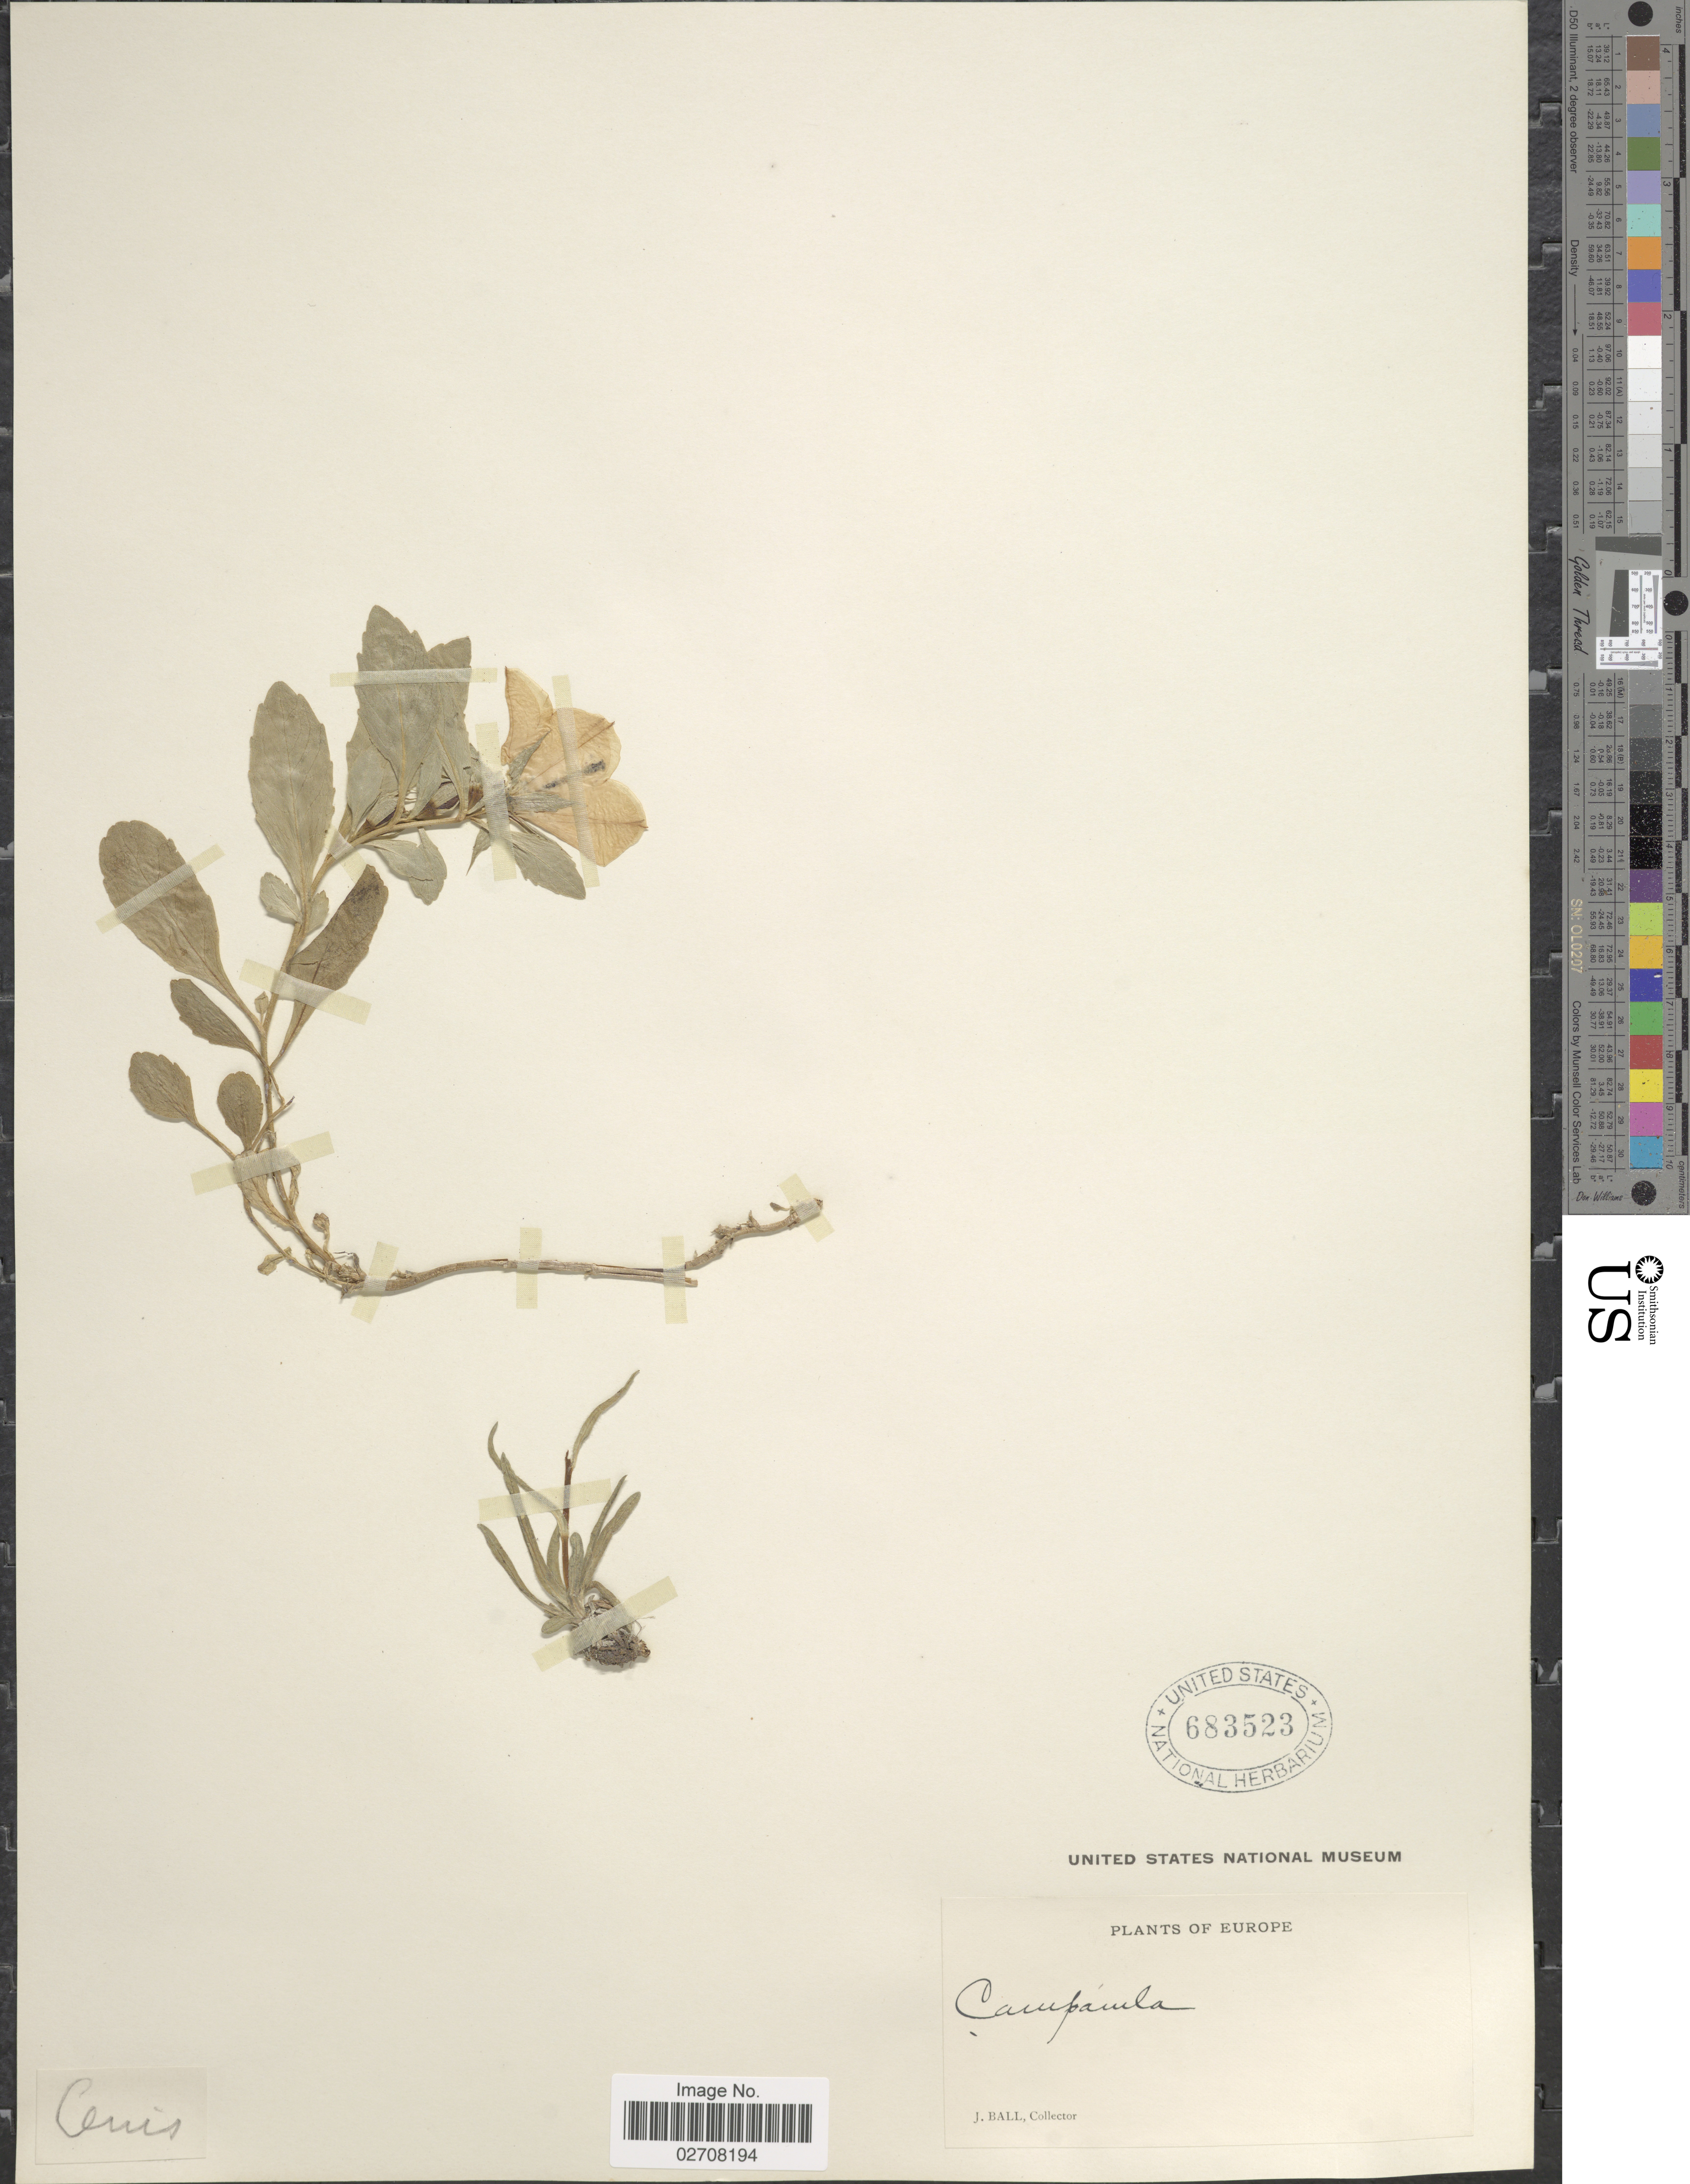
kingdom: Plantae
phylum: Tracheophyta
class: Magnoliopsida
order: Asterales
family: Campanulaceae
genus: Campanula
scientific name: Campanula sp.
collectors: J. Ball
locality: Europe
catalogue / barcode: US 683523